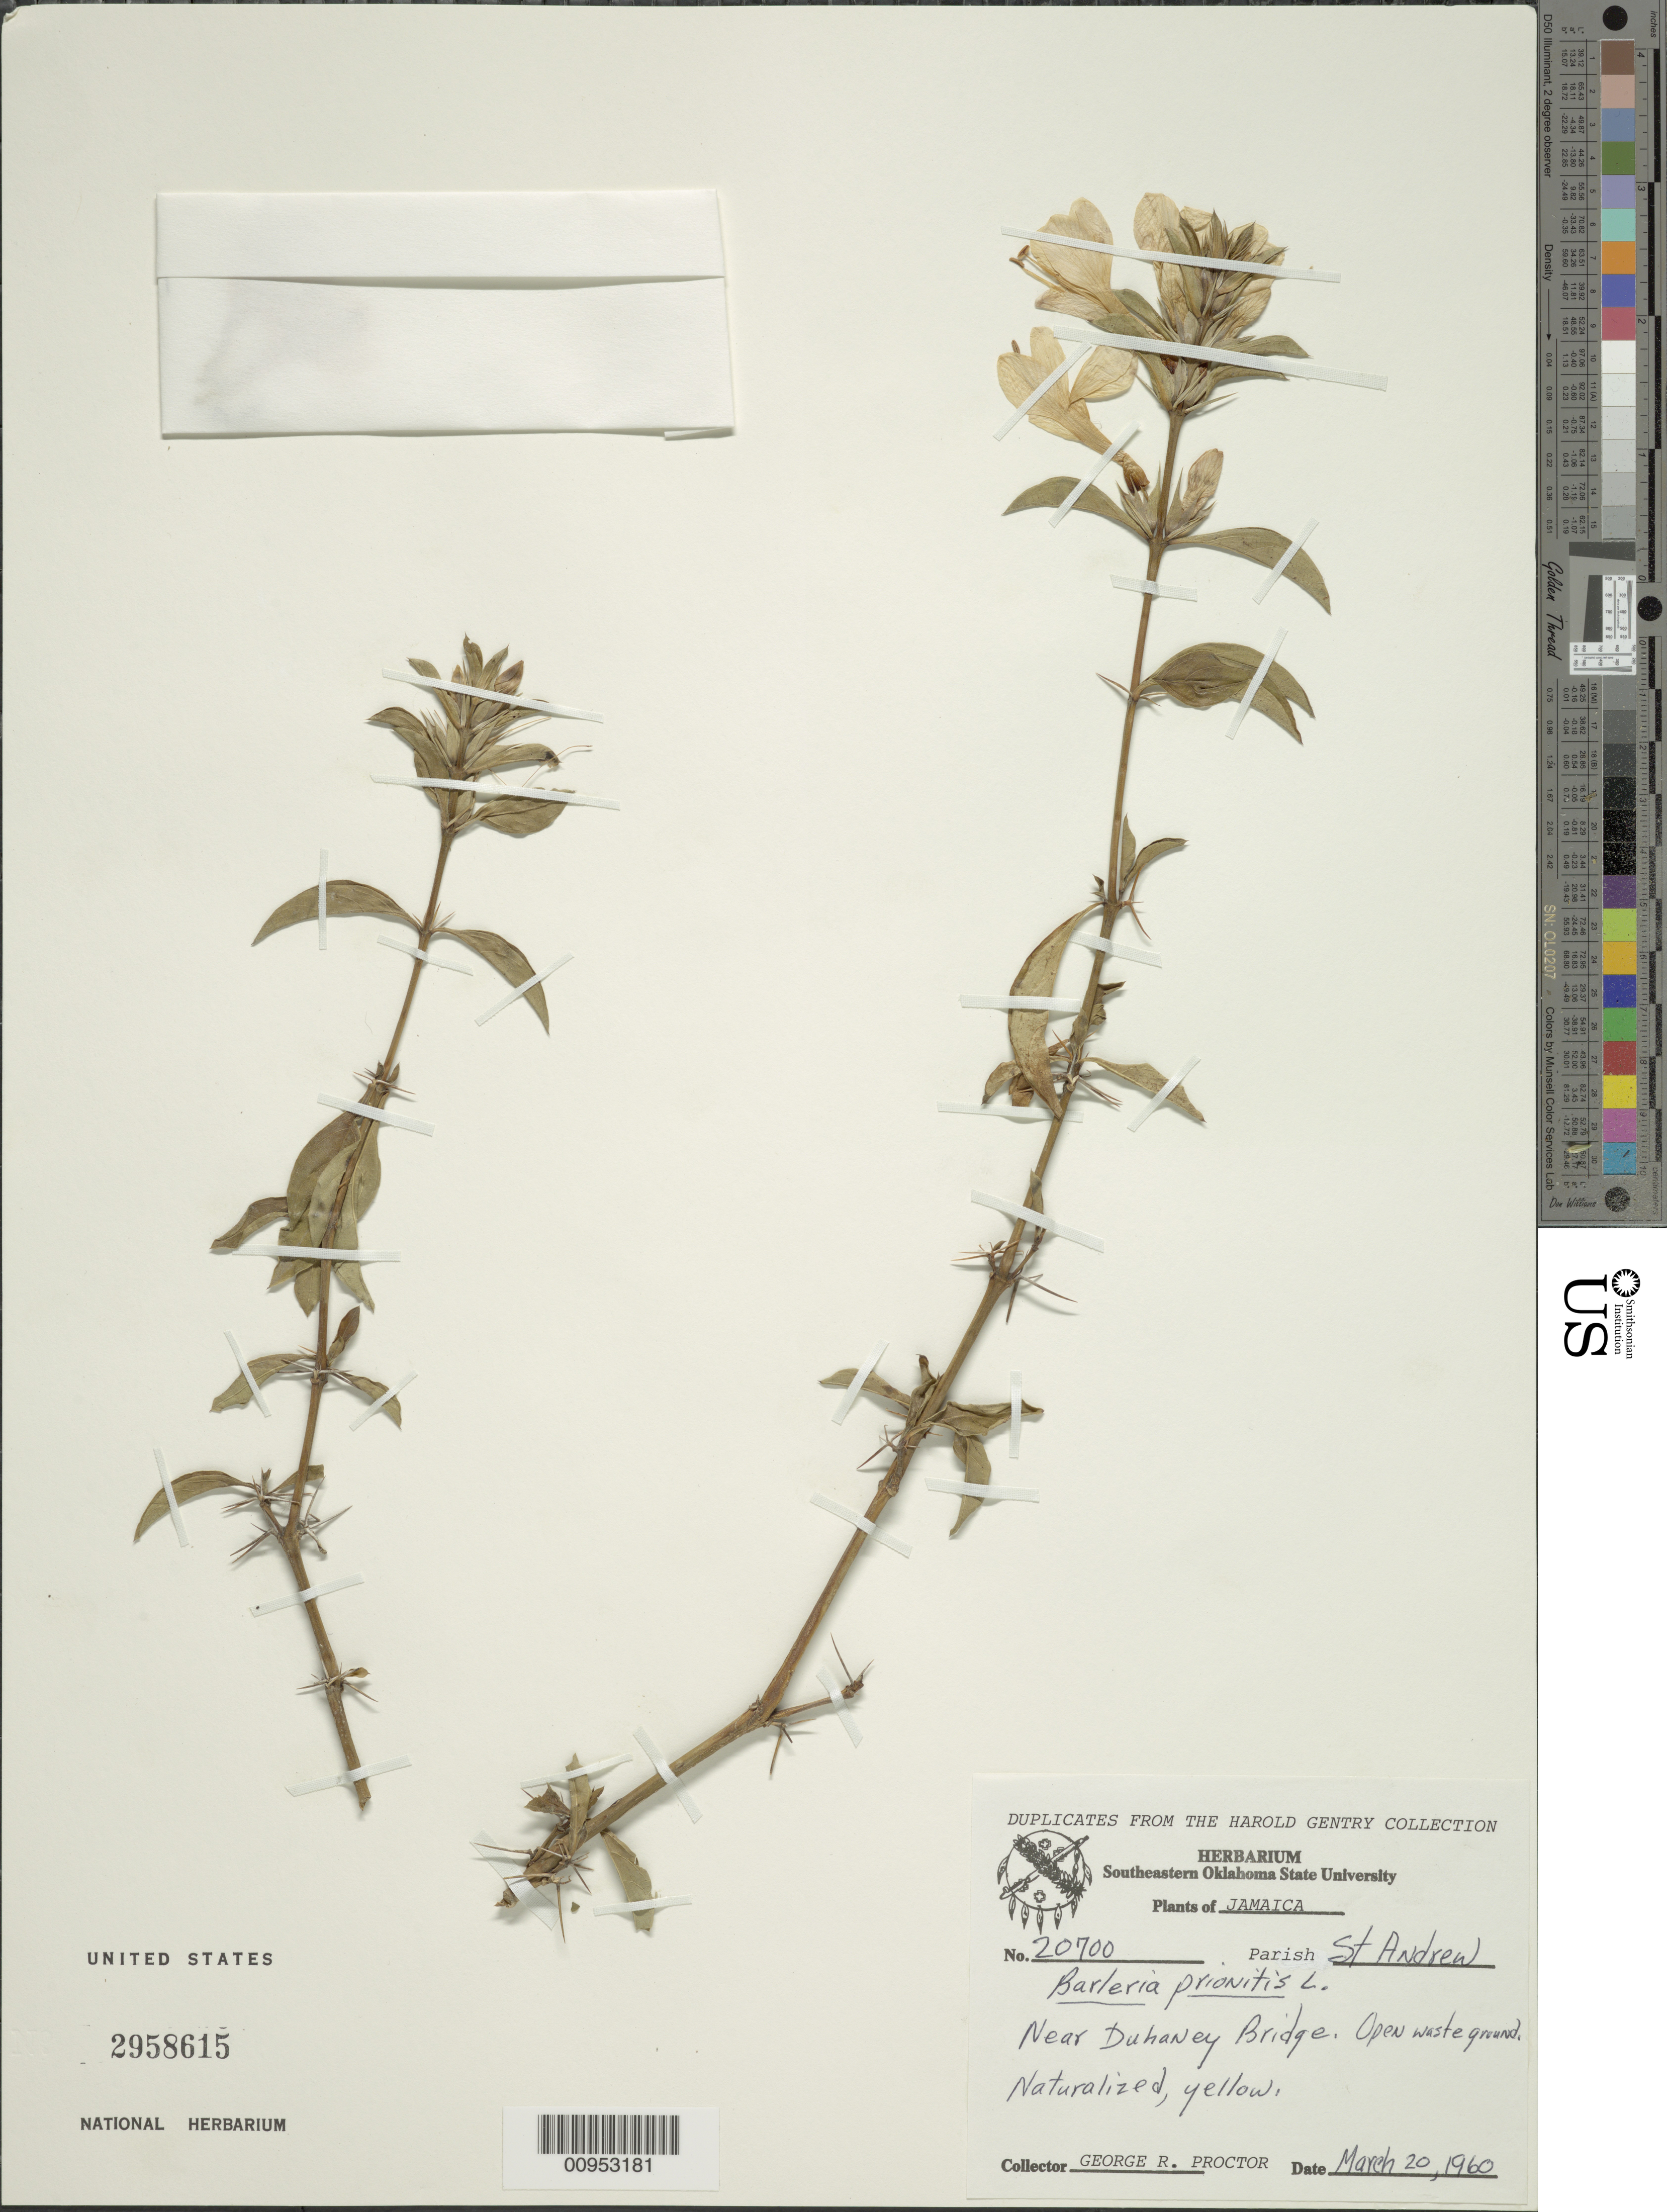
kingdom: Plantae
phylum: Tracheophyta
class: Magnoliopsida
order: Lamiales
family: Acanthaceae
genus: Barleria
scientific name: Barleria prionitis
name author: L.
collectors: G. R. Proctor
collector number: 20700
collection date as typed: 20 Mar 1960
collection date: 1960-03-20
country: Jamaica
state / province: Saint Andrew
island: Jamaica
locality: Near Duhaney Bridge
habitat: Open waste ground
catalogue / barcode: US 2958615